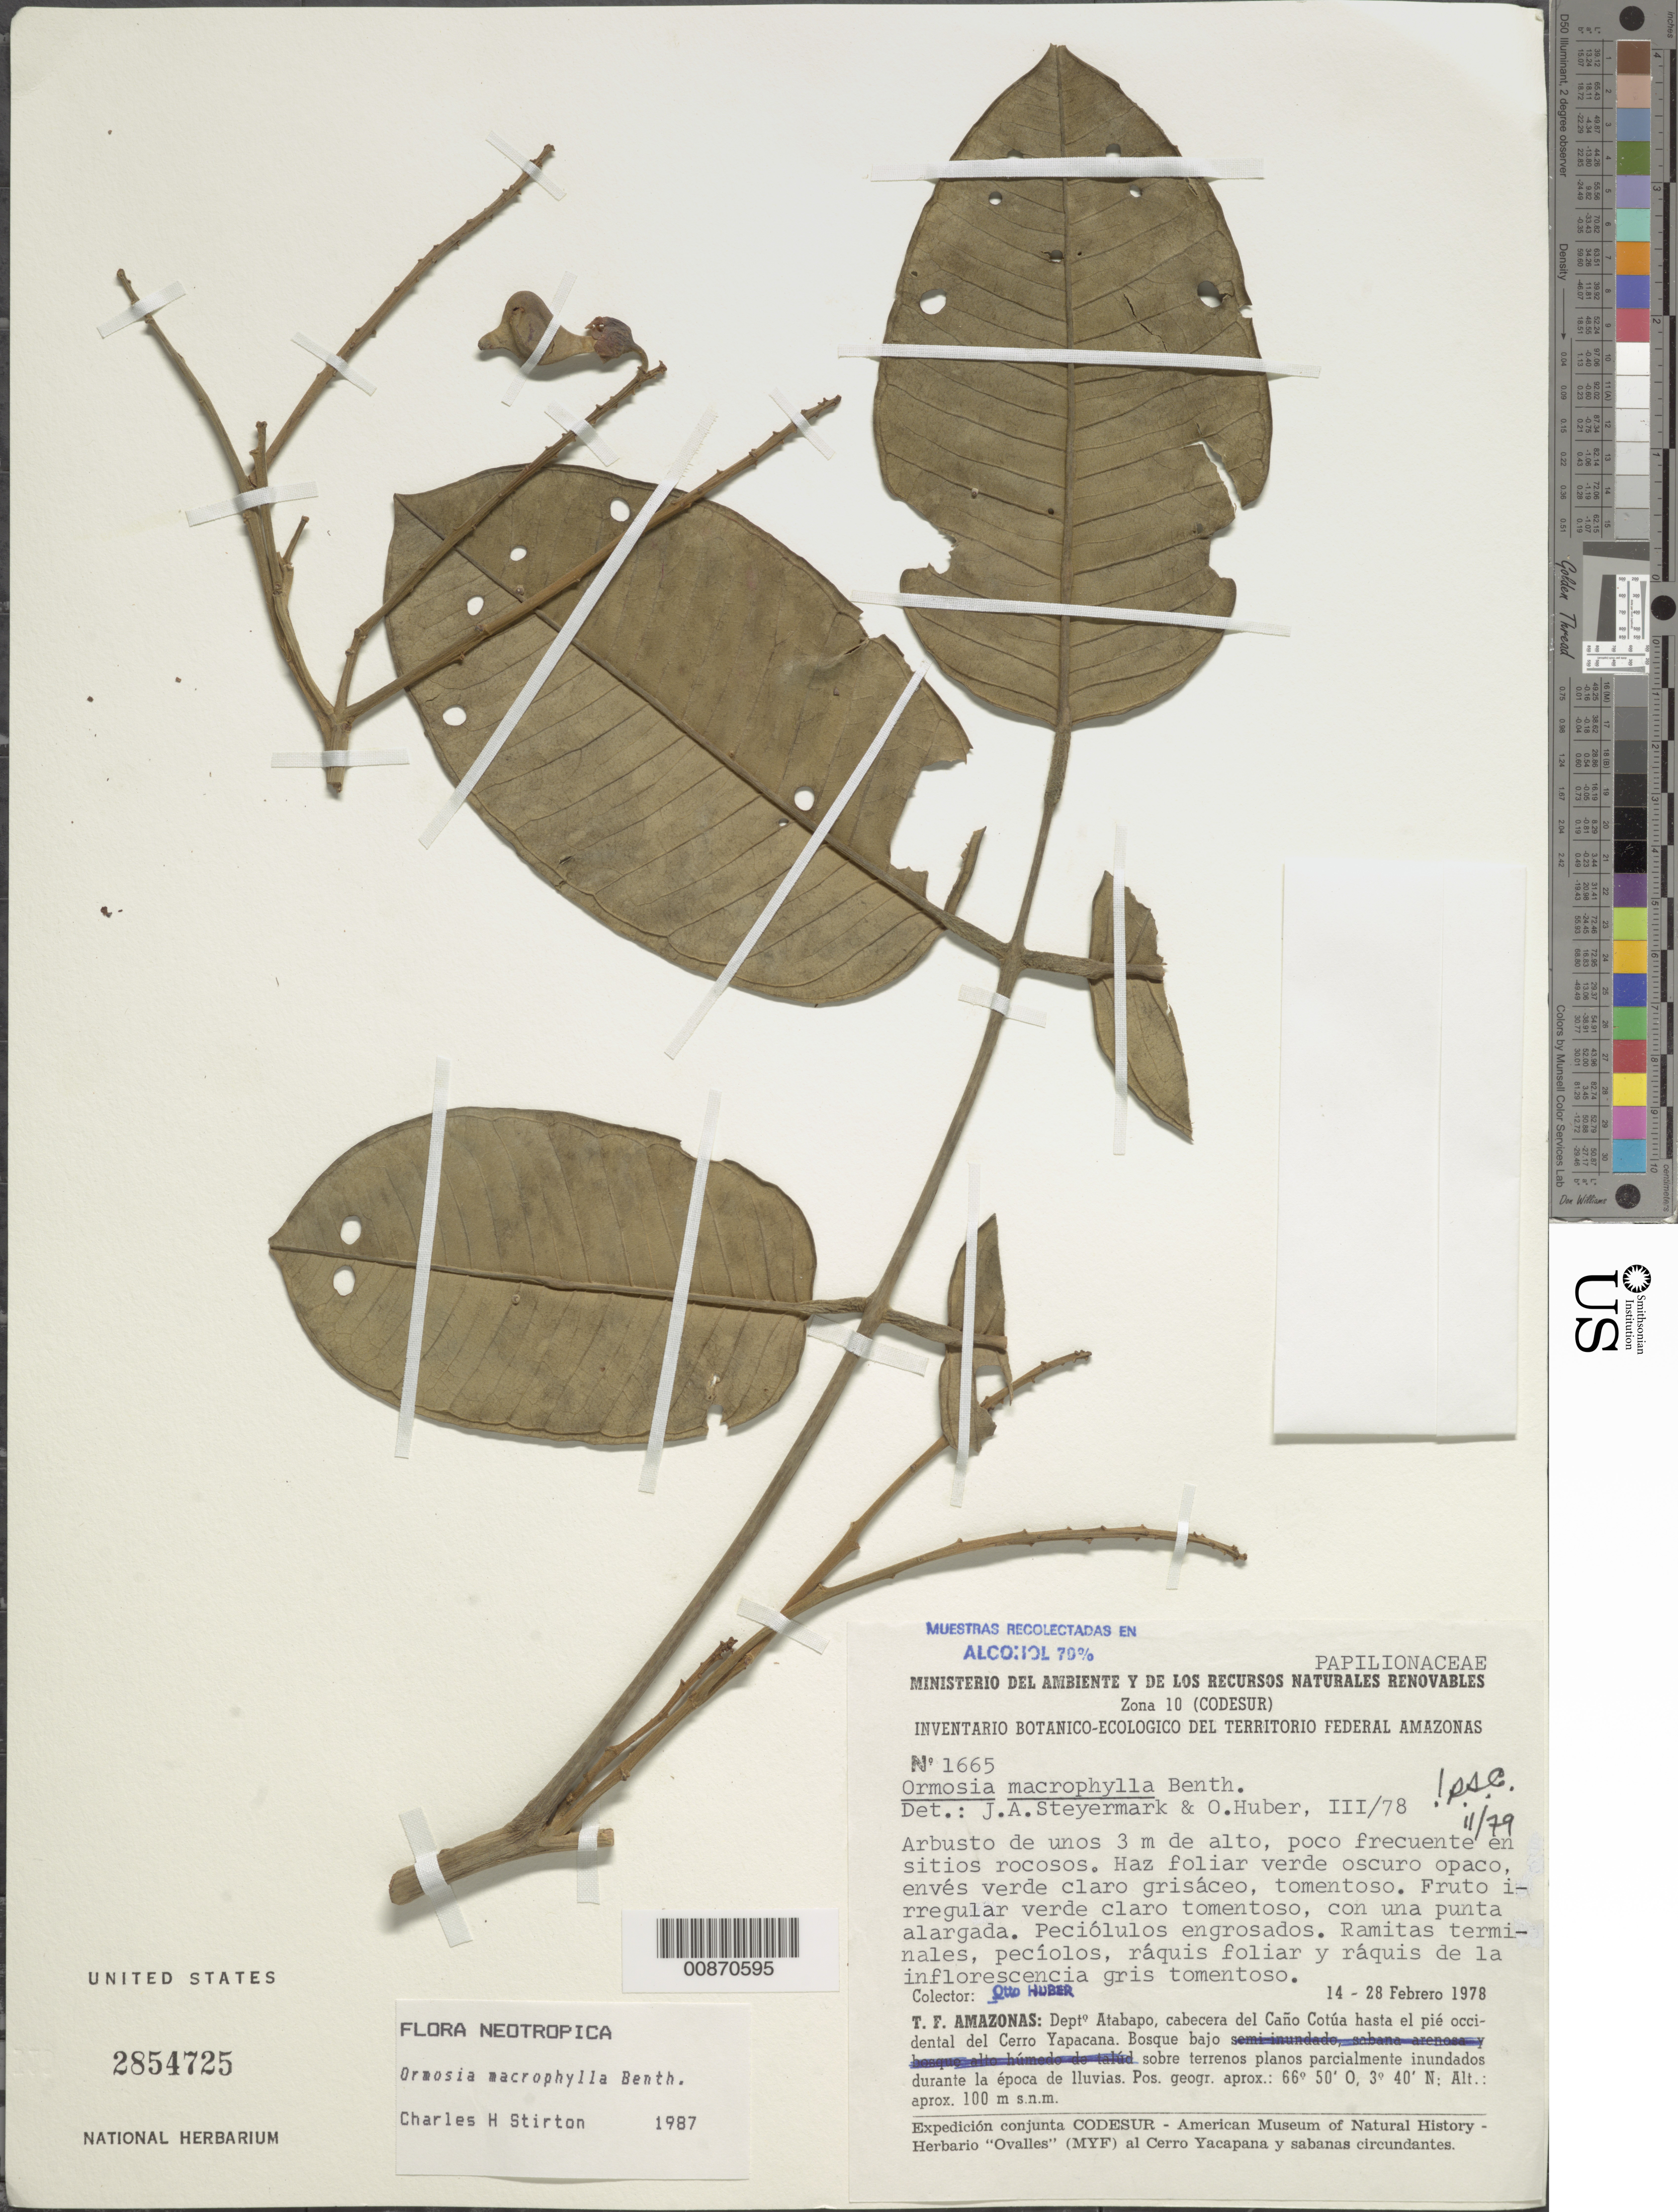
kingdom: Plantae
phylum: Tracheophyta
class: Magnoliopsida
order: Fabales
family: Fabaceae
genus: Ormosia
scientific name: Ormosia macrophylla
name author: Benth.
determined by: Stir, J. C. H.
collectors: O. Huber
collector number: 1665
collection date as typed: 14-Feb-78 to 28-Feb-78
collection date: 1978-02-14/1978-02-28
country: Venezuela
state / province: Amazonas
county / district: Atabapo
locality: Caño Cotúa hasta el pié occidental del Cerro Yapacána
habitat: Sitios rocosos; sobre terrenos planos parcialmente inundados durante la epoca de lluvias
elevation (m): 100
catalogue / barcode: US 2854725